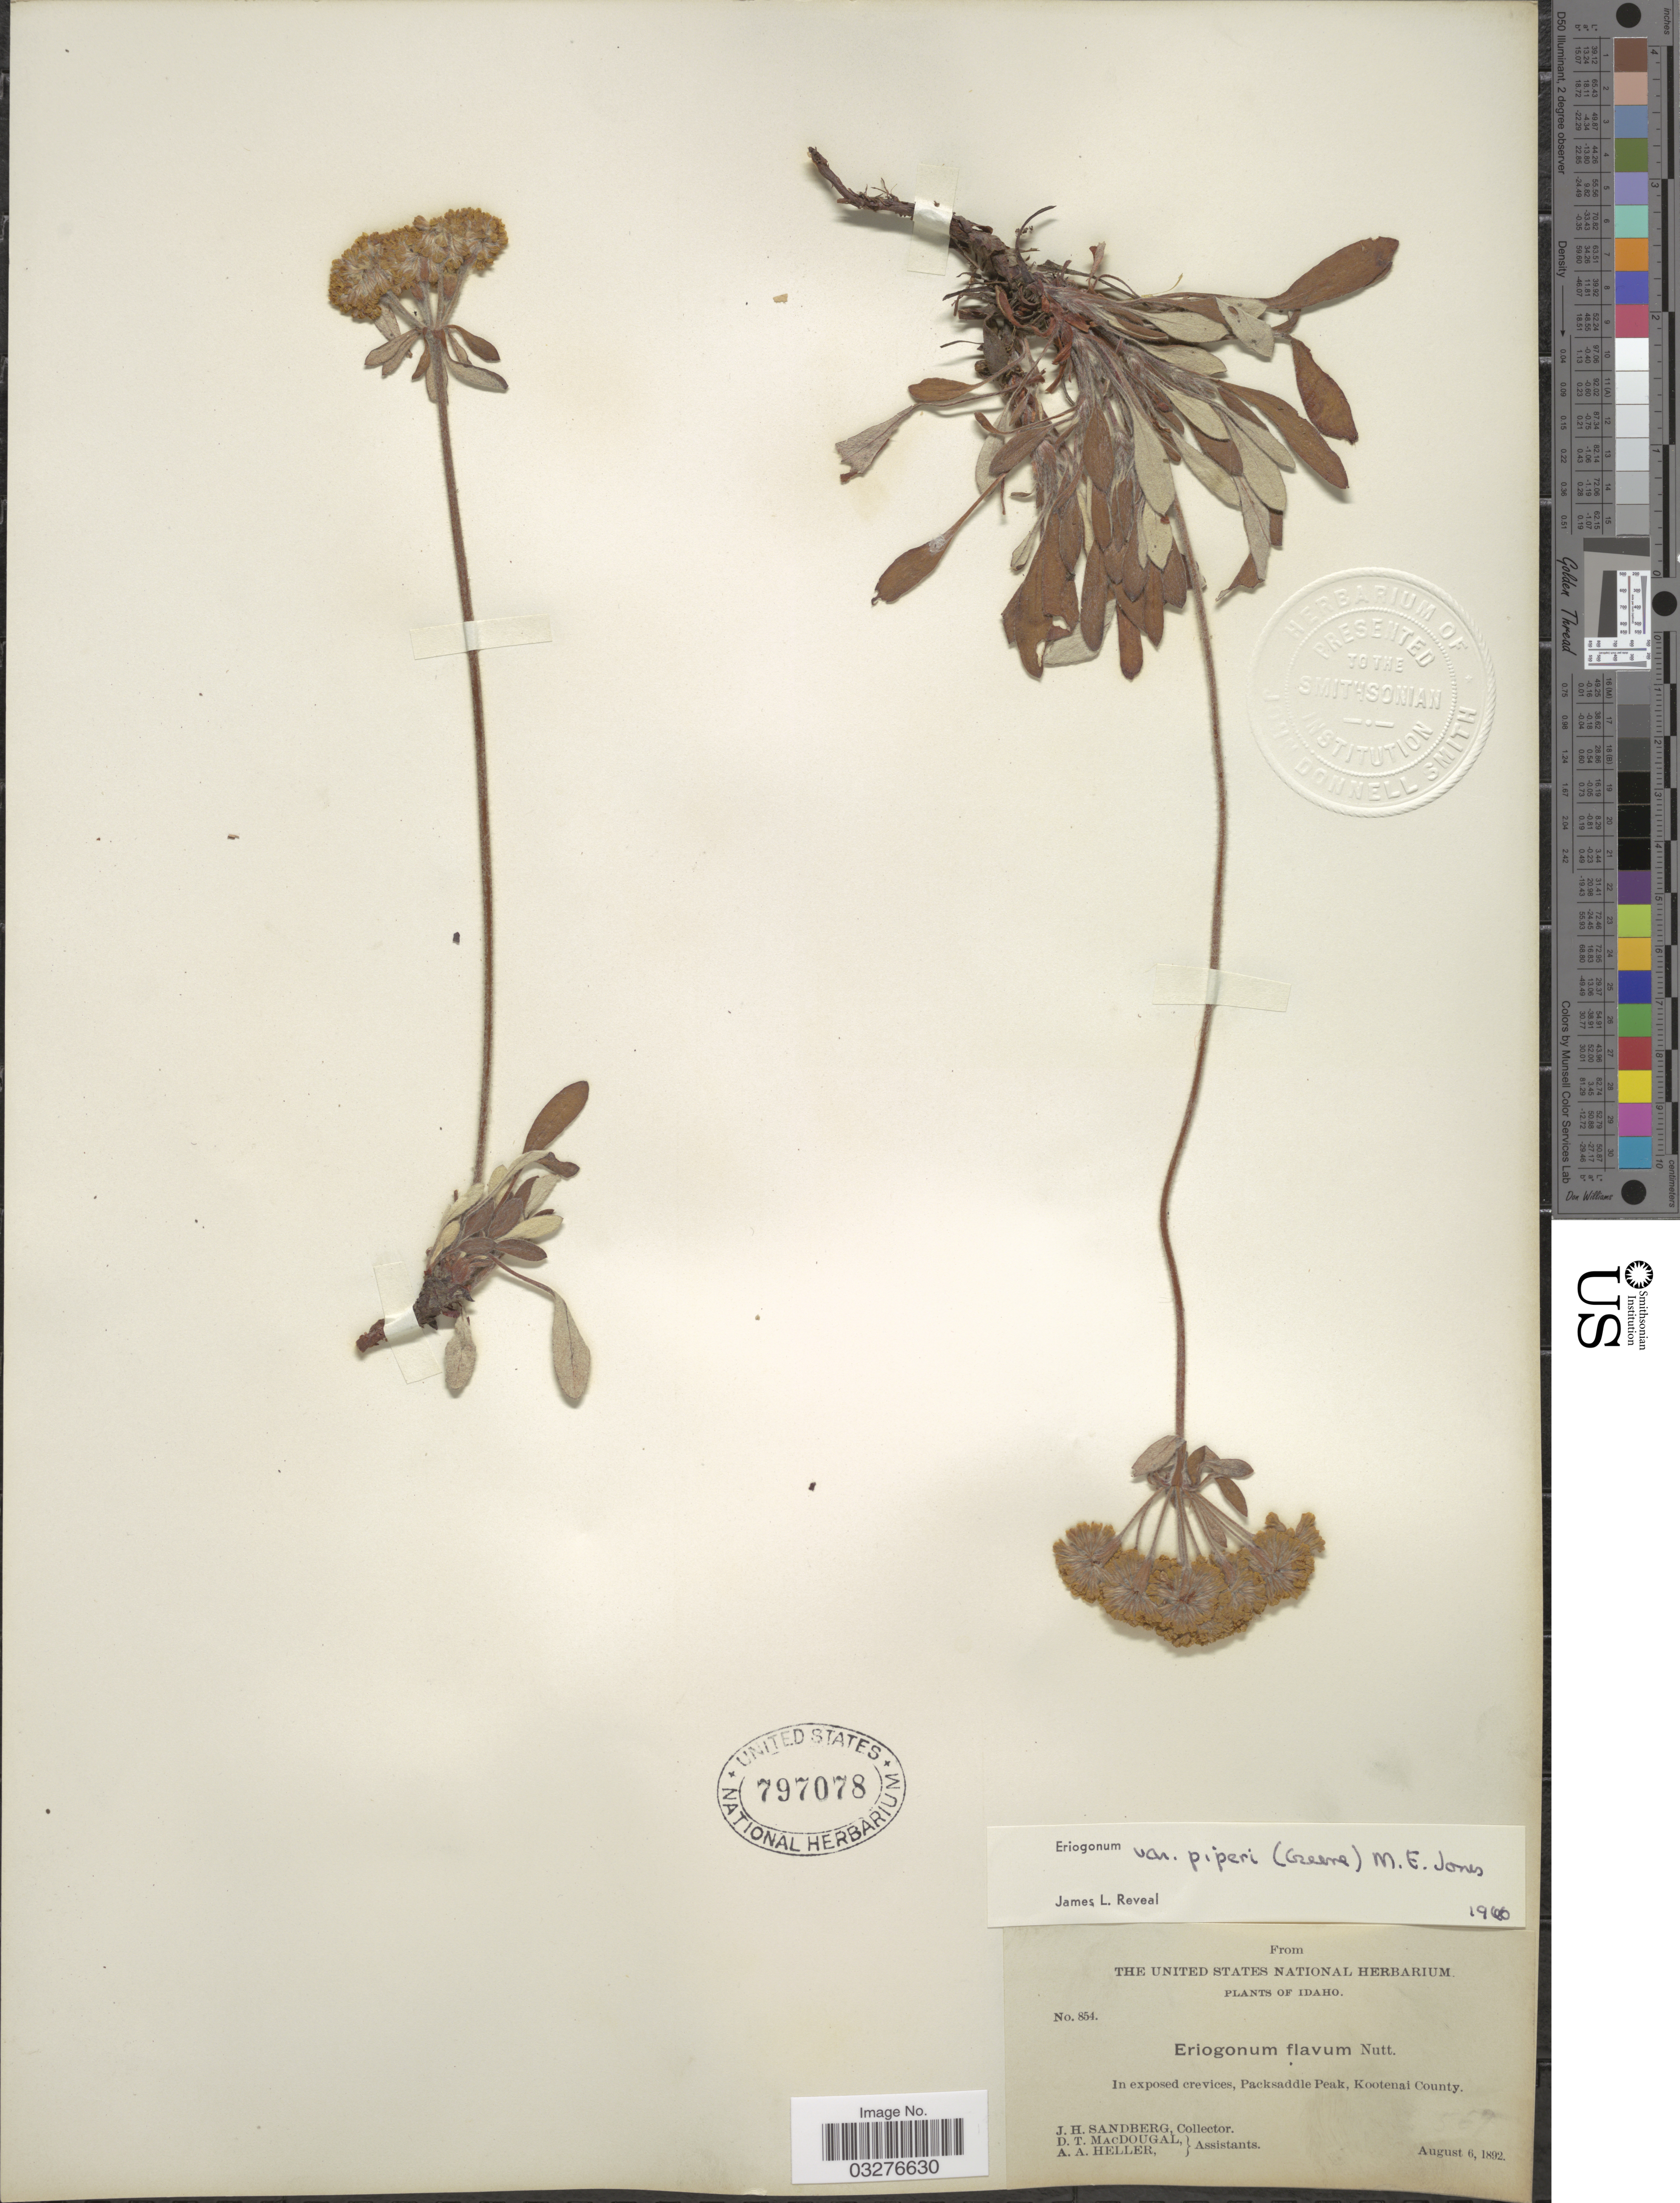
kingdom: Plantae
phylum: Tracheophyta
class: Magnoliopsida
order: Caryophyllales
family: Polygonaceae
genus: Eriogonum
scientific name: Eriogonum flavum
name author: Nutt. ex Benth.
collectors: J. H. Sandberg, D. T. MacDougal & A. A. Heller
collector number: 854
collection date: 1892-08-06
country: United States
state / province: Idaho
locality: In exposed crevices, Packsaddle Peak, Kootenai County.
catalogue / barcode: US 797078